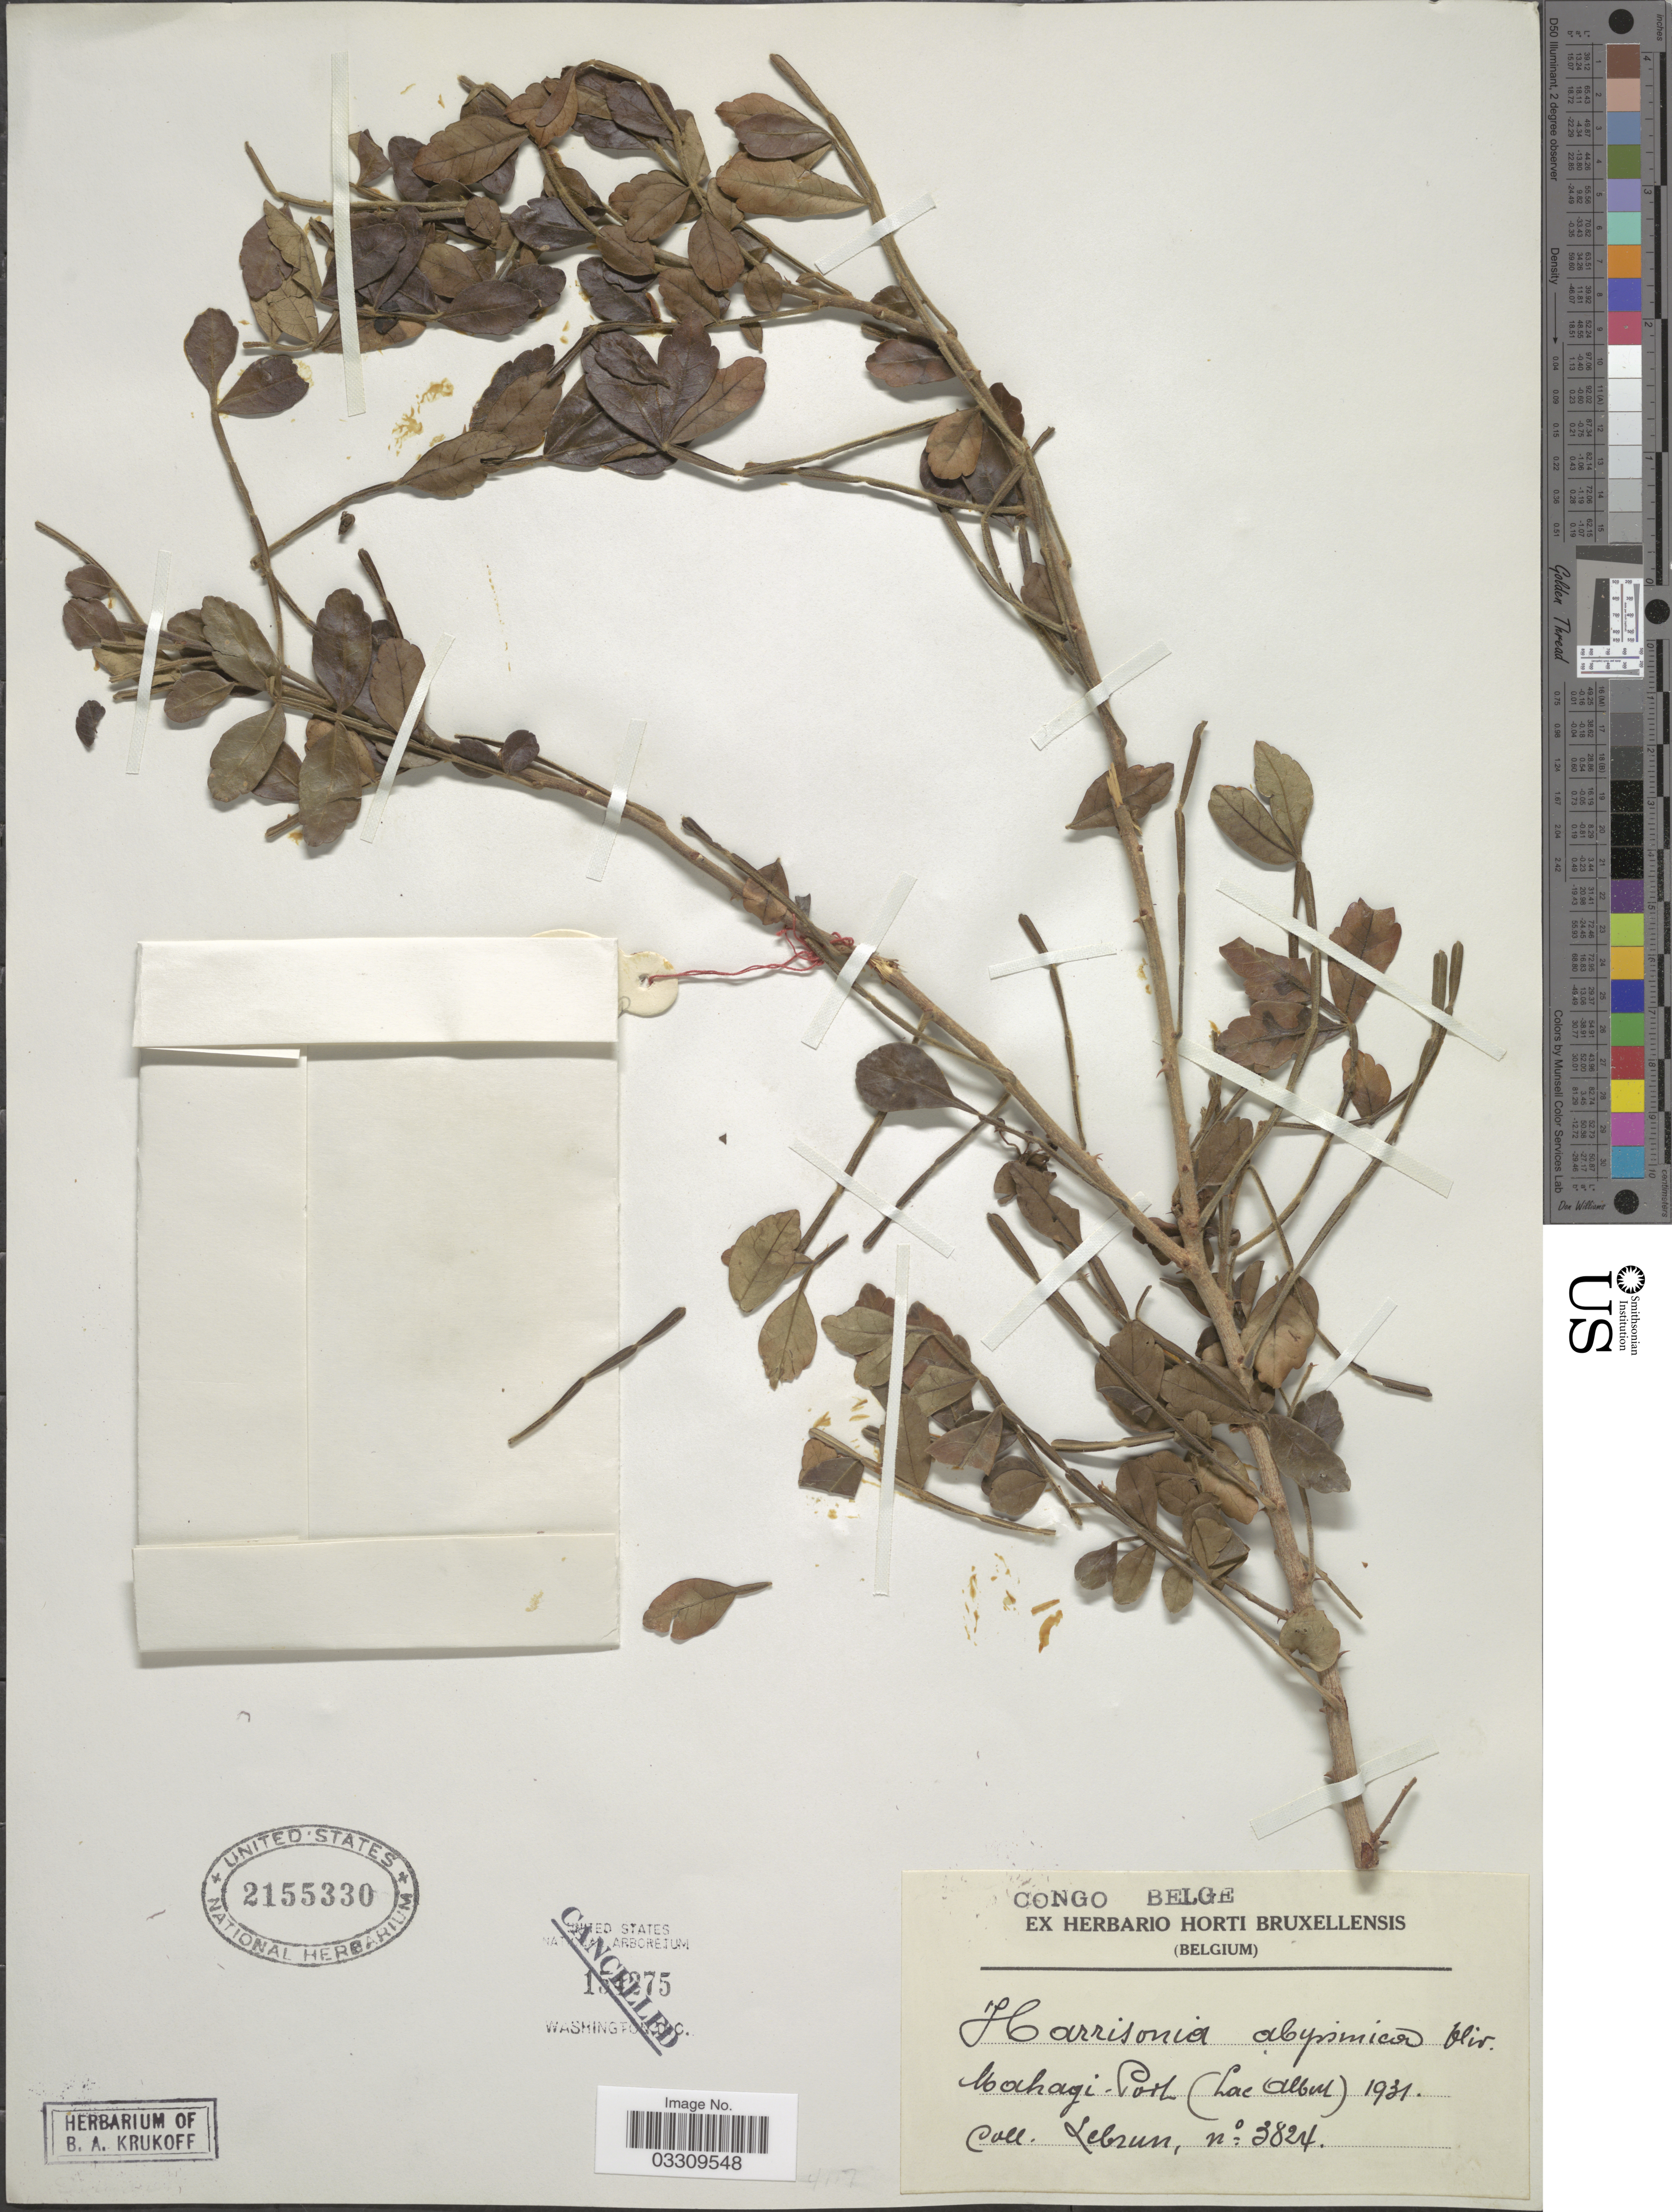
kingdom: Plantae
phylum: Tracheophyta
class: Magnoliopsida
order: Sapindales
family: Rutaceae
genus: Harrisonia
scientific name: Harrisonia abyssinica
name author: Oliv.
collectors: J.A. Lebrun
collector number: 3824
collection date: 1931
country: Congo, Democratic Republic of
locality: Congo Belge. Mahagi - Port (Lac Albert).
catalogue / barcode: US 2155330